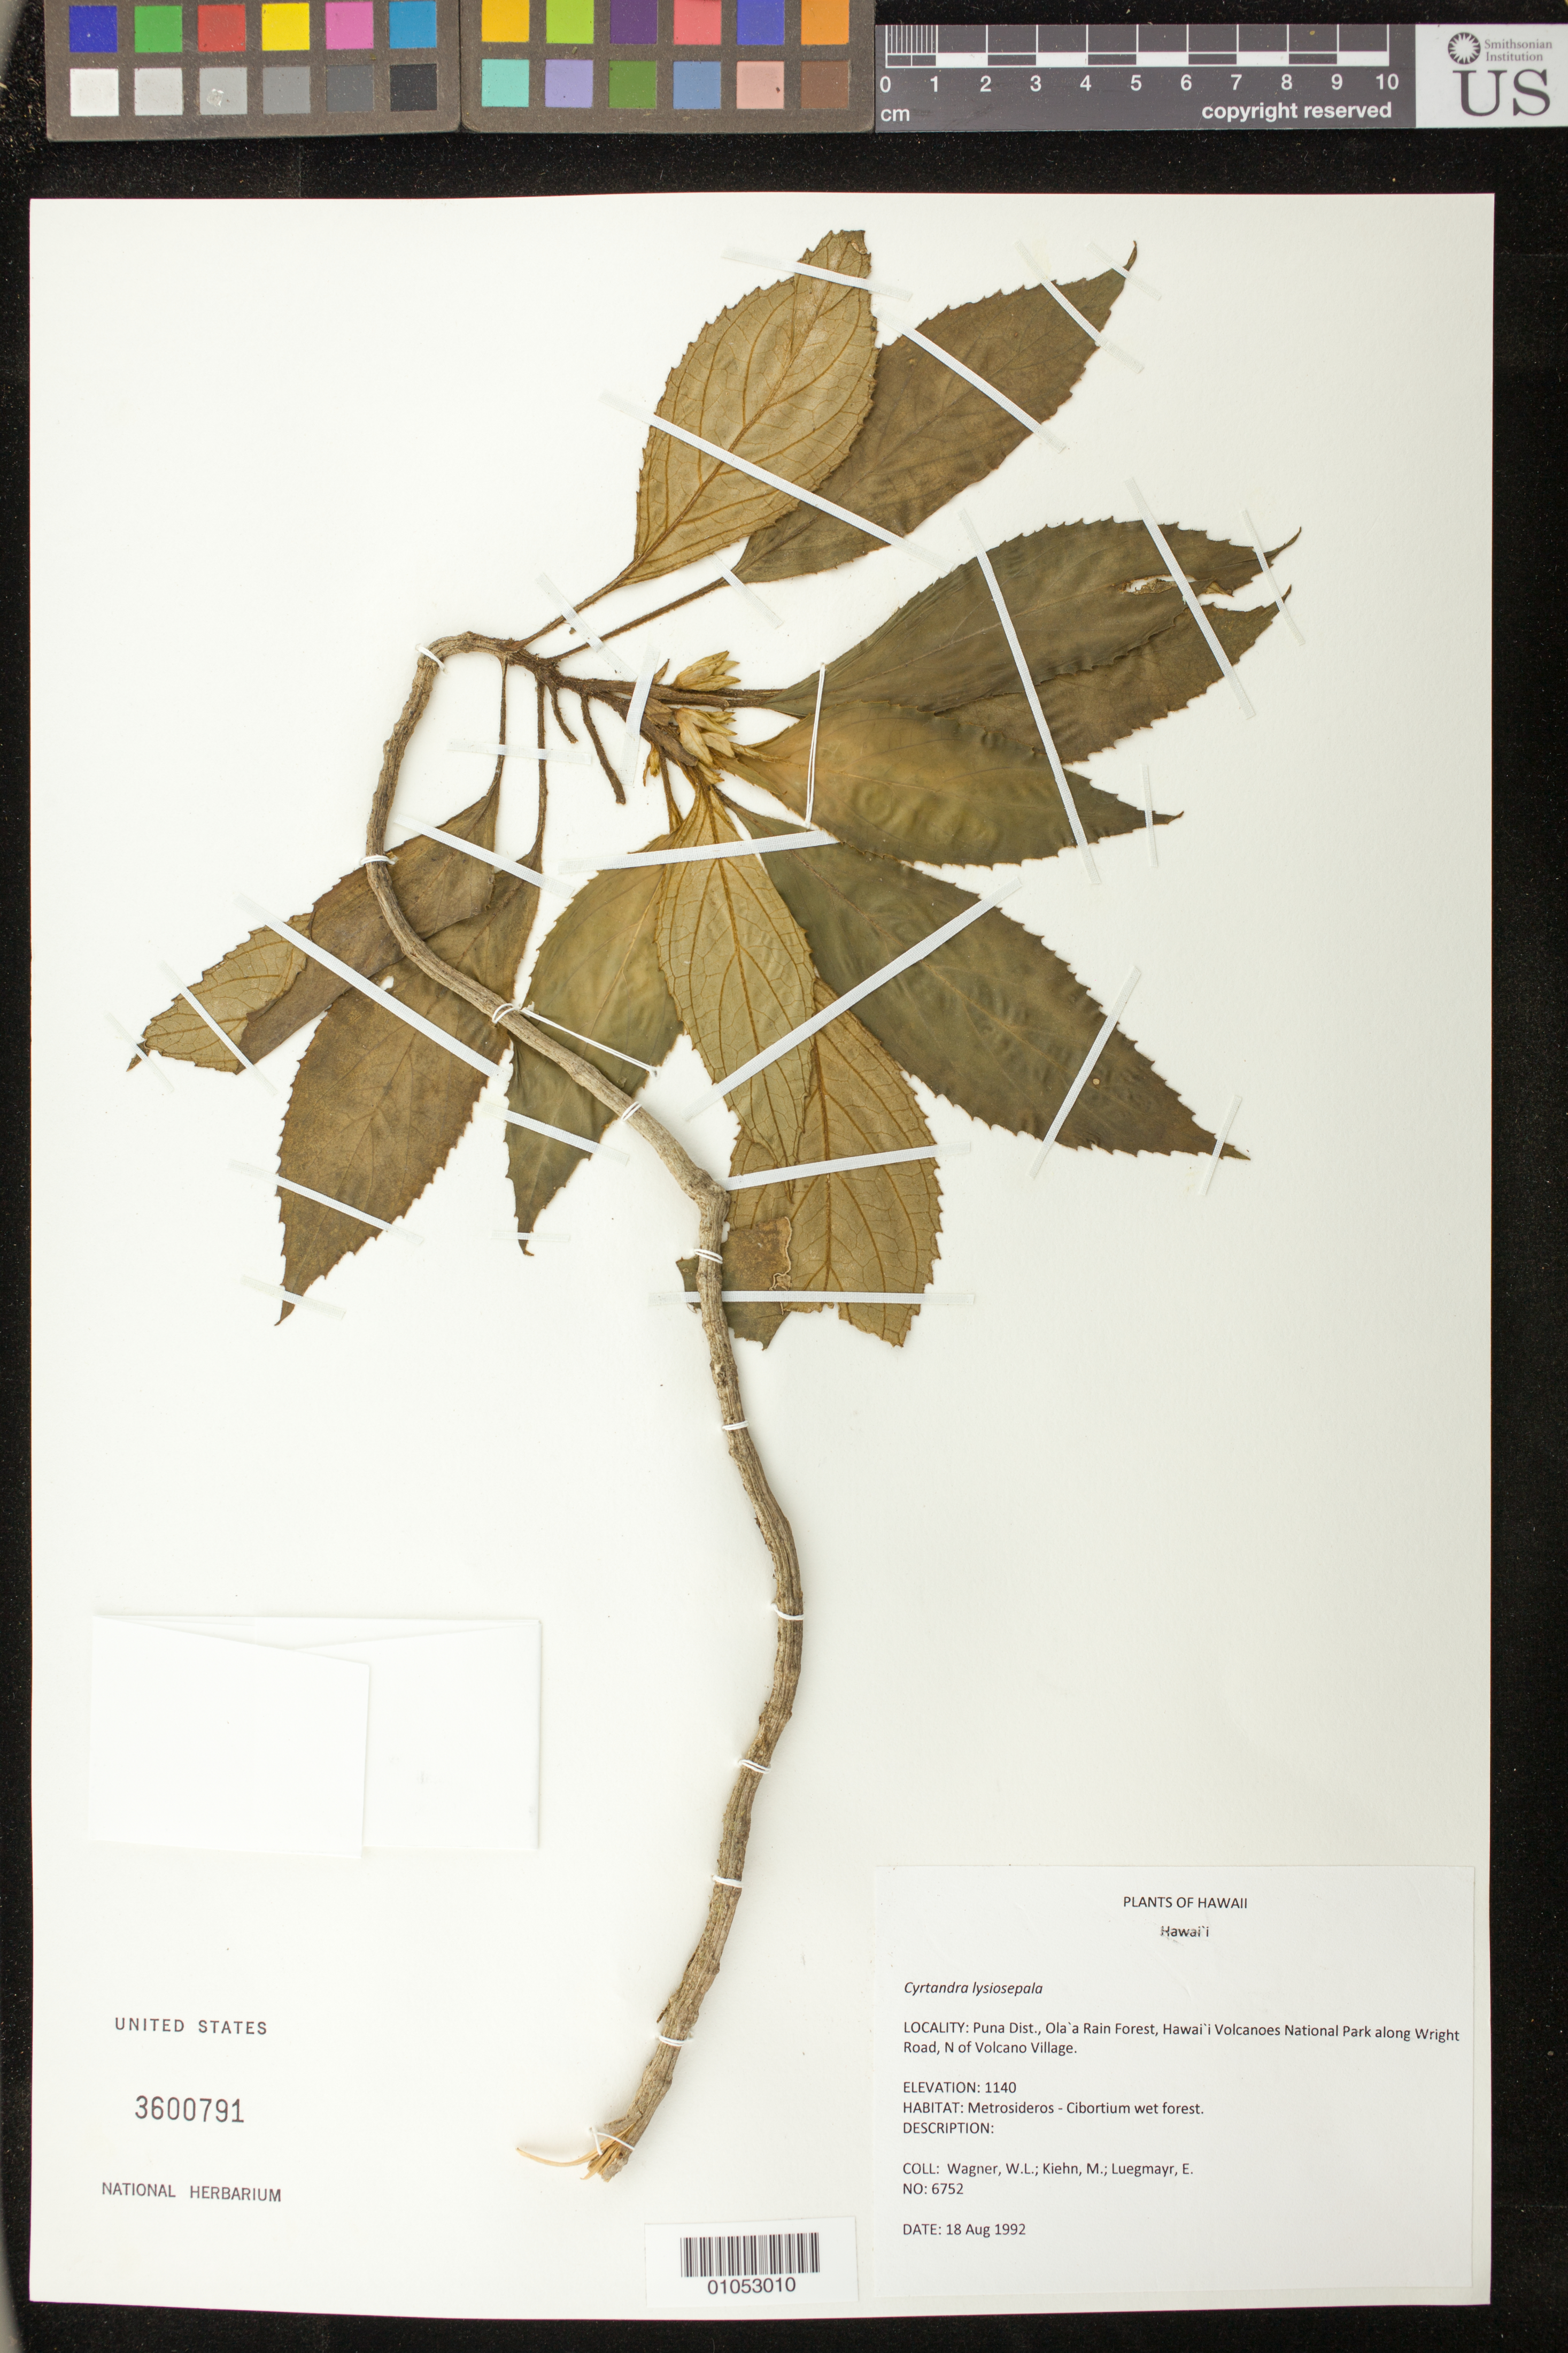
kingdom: Plantae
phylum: Tracheophyta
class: Magnoliopsida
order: Lamiales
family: Gesneriaceae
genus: Cyrtandra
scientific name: Cyrtandra lysiosepala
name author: (A. Gray) C.B. Clarke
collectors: W. L. Wagner, M. Kiehn & E. Luegmayr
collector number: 6752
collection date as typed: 18 Aug 1992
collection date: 1992-08-18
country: United States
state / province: Hawaii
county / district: Hawaii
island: Hawaii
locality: Puna Dist., Ola'a Rain Forest, Hawai Volcanoes National Park along Wright Road, N of Volcano Village.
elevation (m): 1140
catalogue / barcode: US 3600791